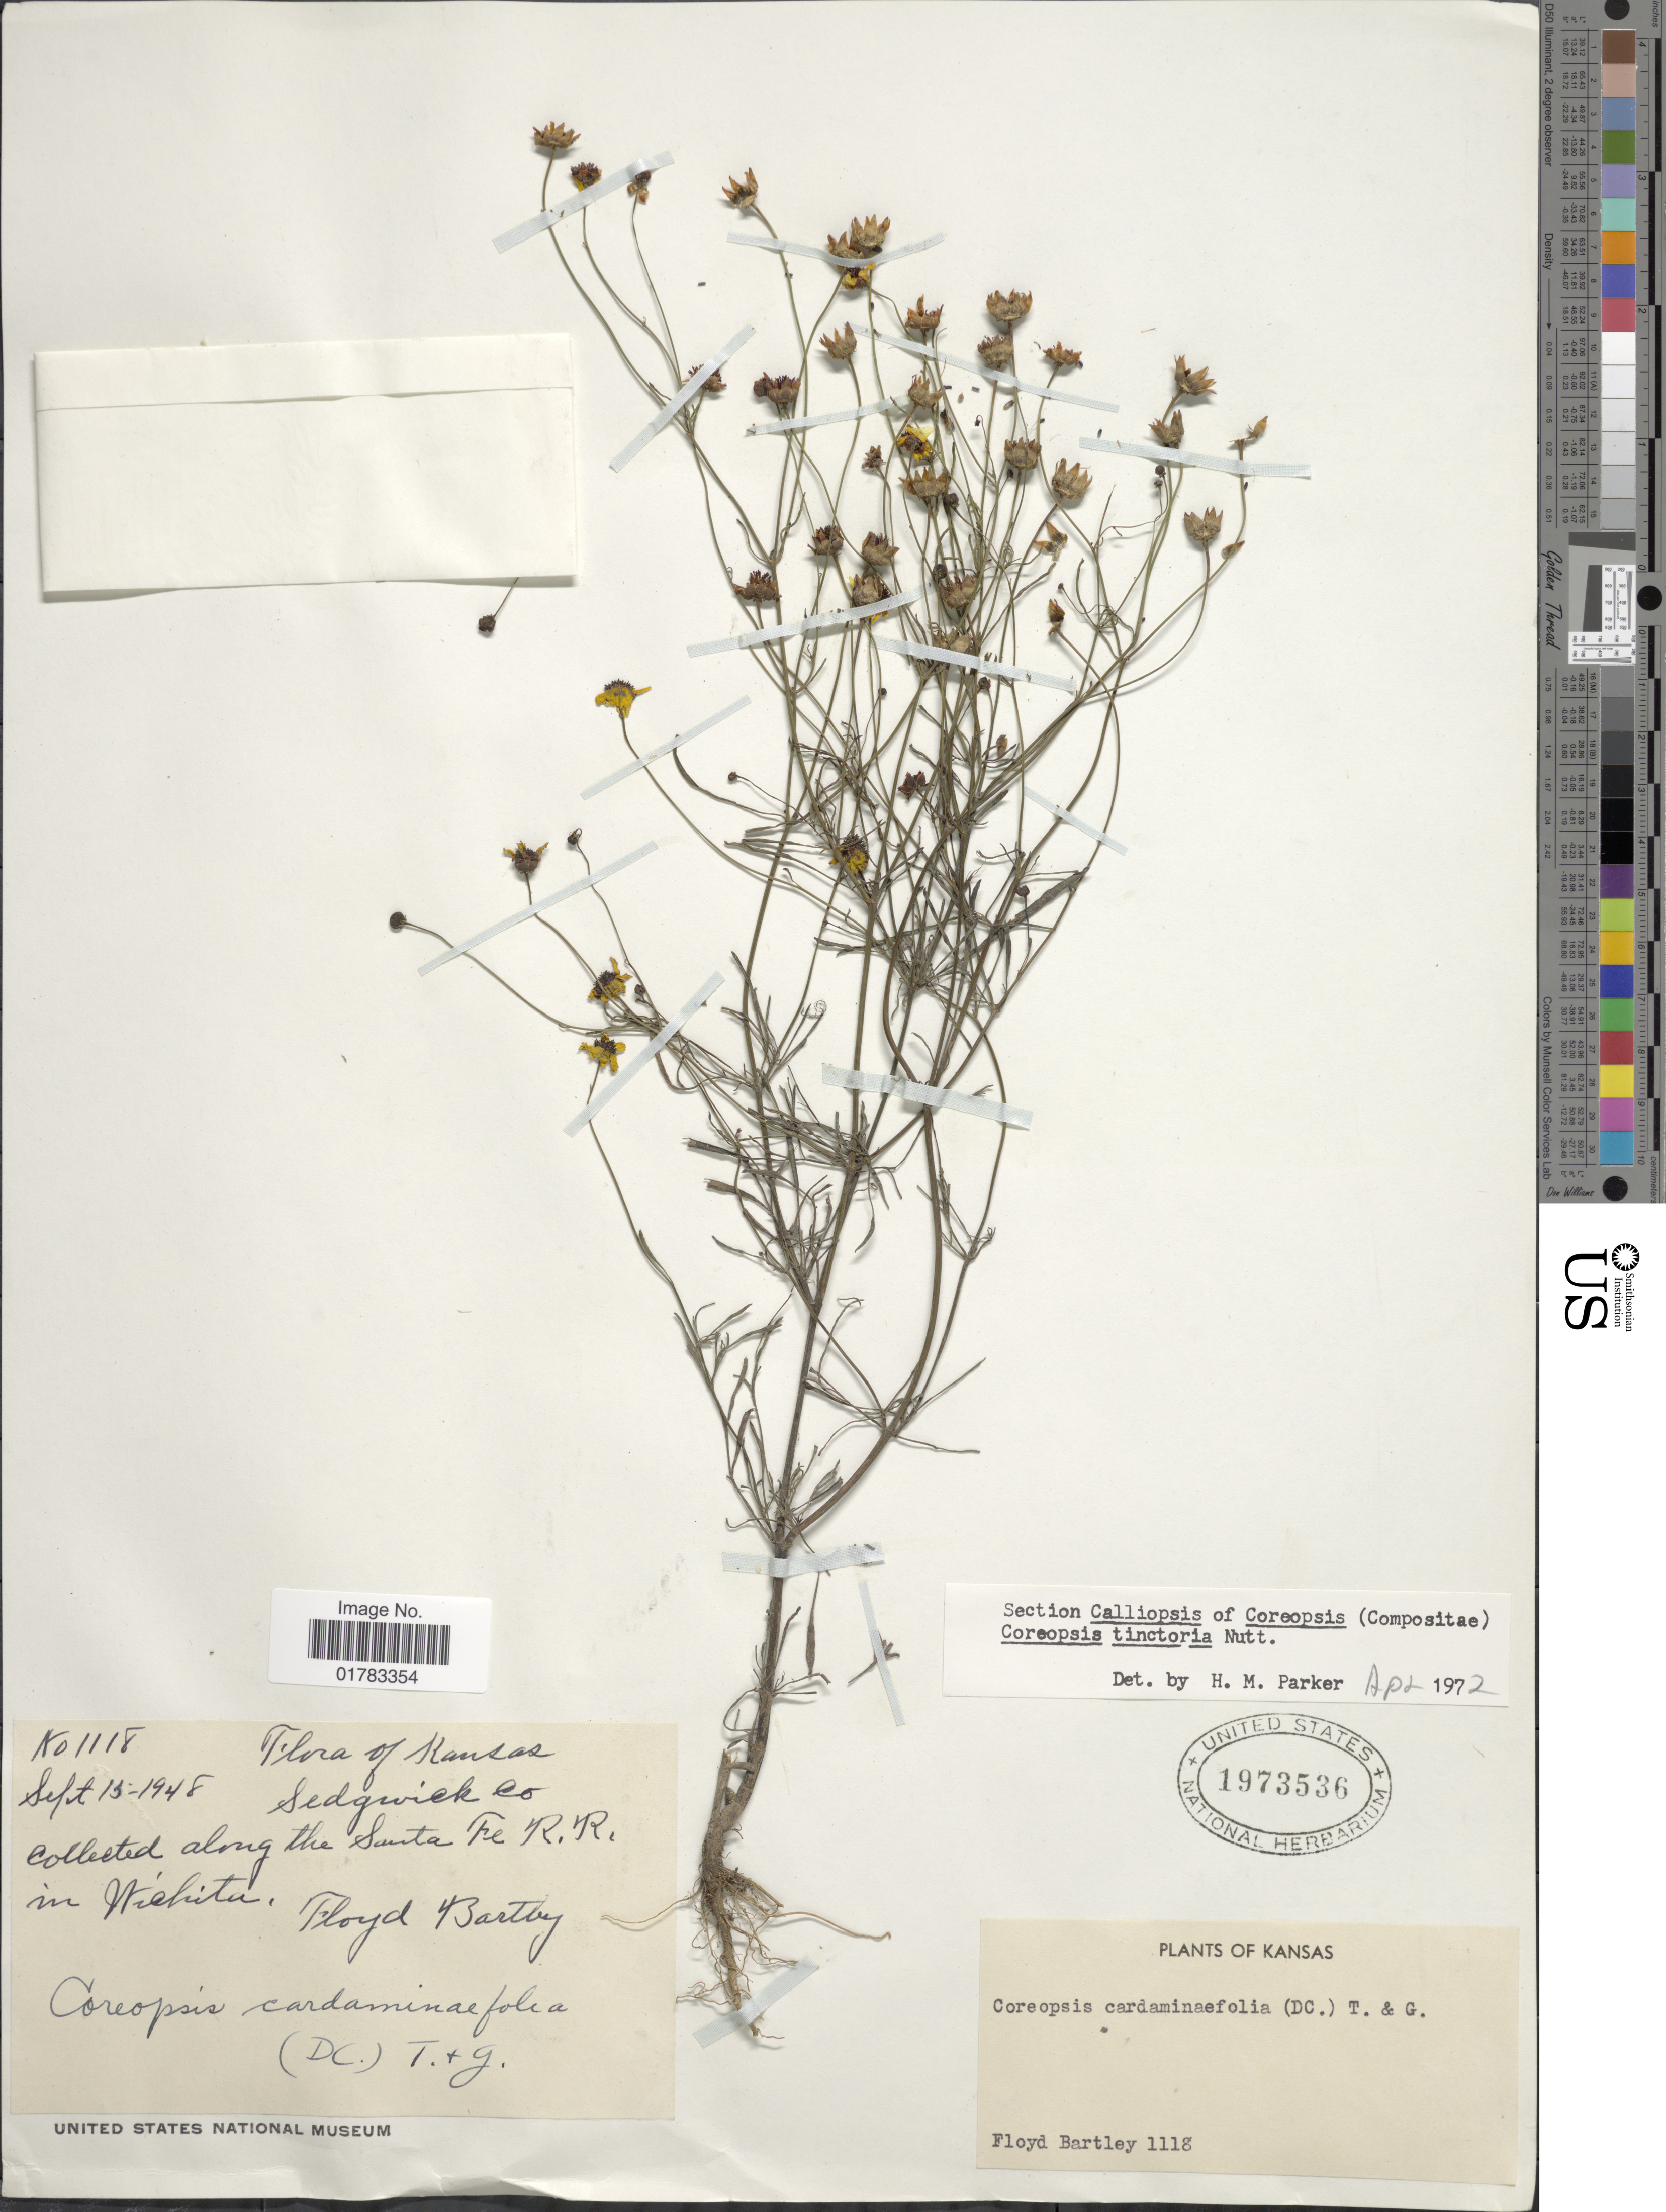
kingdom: Plantae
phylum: Tracheophyta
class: Magnoliopsida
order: Asterales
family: Asteraceae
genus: Coreopsis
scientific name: Coreopsis tinctoria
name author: Nutt.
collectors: F. Bartley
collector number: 1118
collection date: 1948-09-13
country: United States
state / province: Kansas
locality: Sedgwick Co., along the Santa Fe R.R. in Wichita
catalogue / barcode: US 1973536